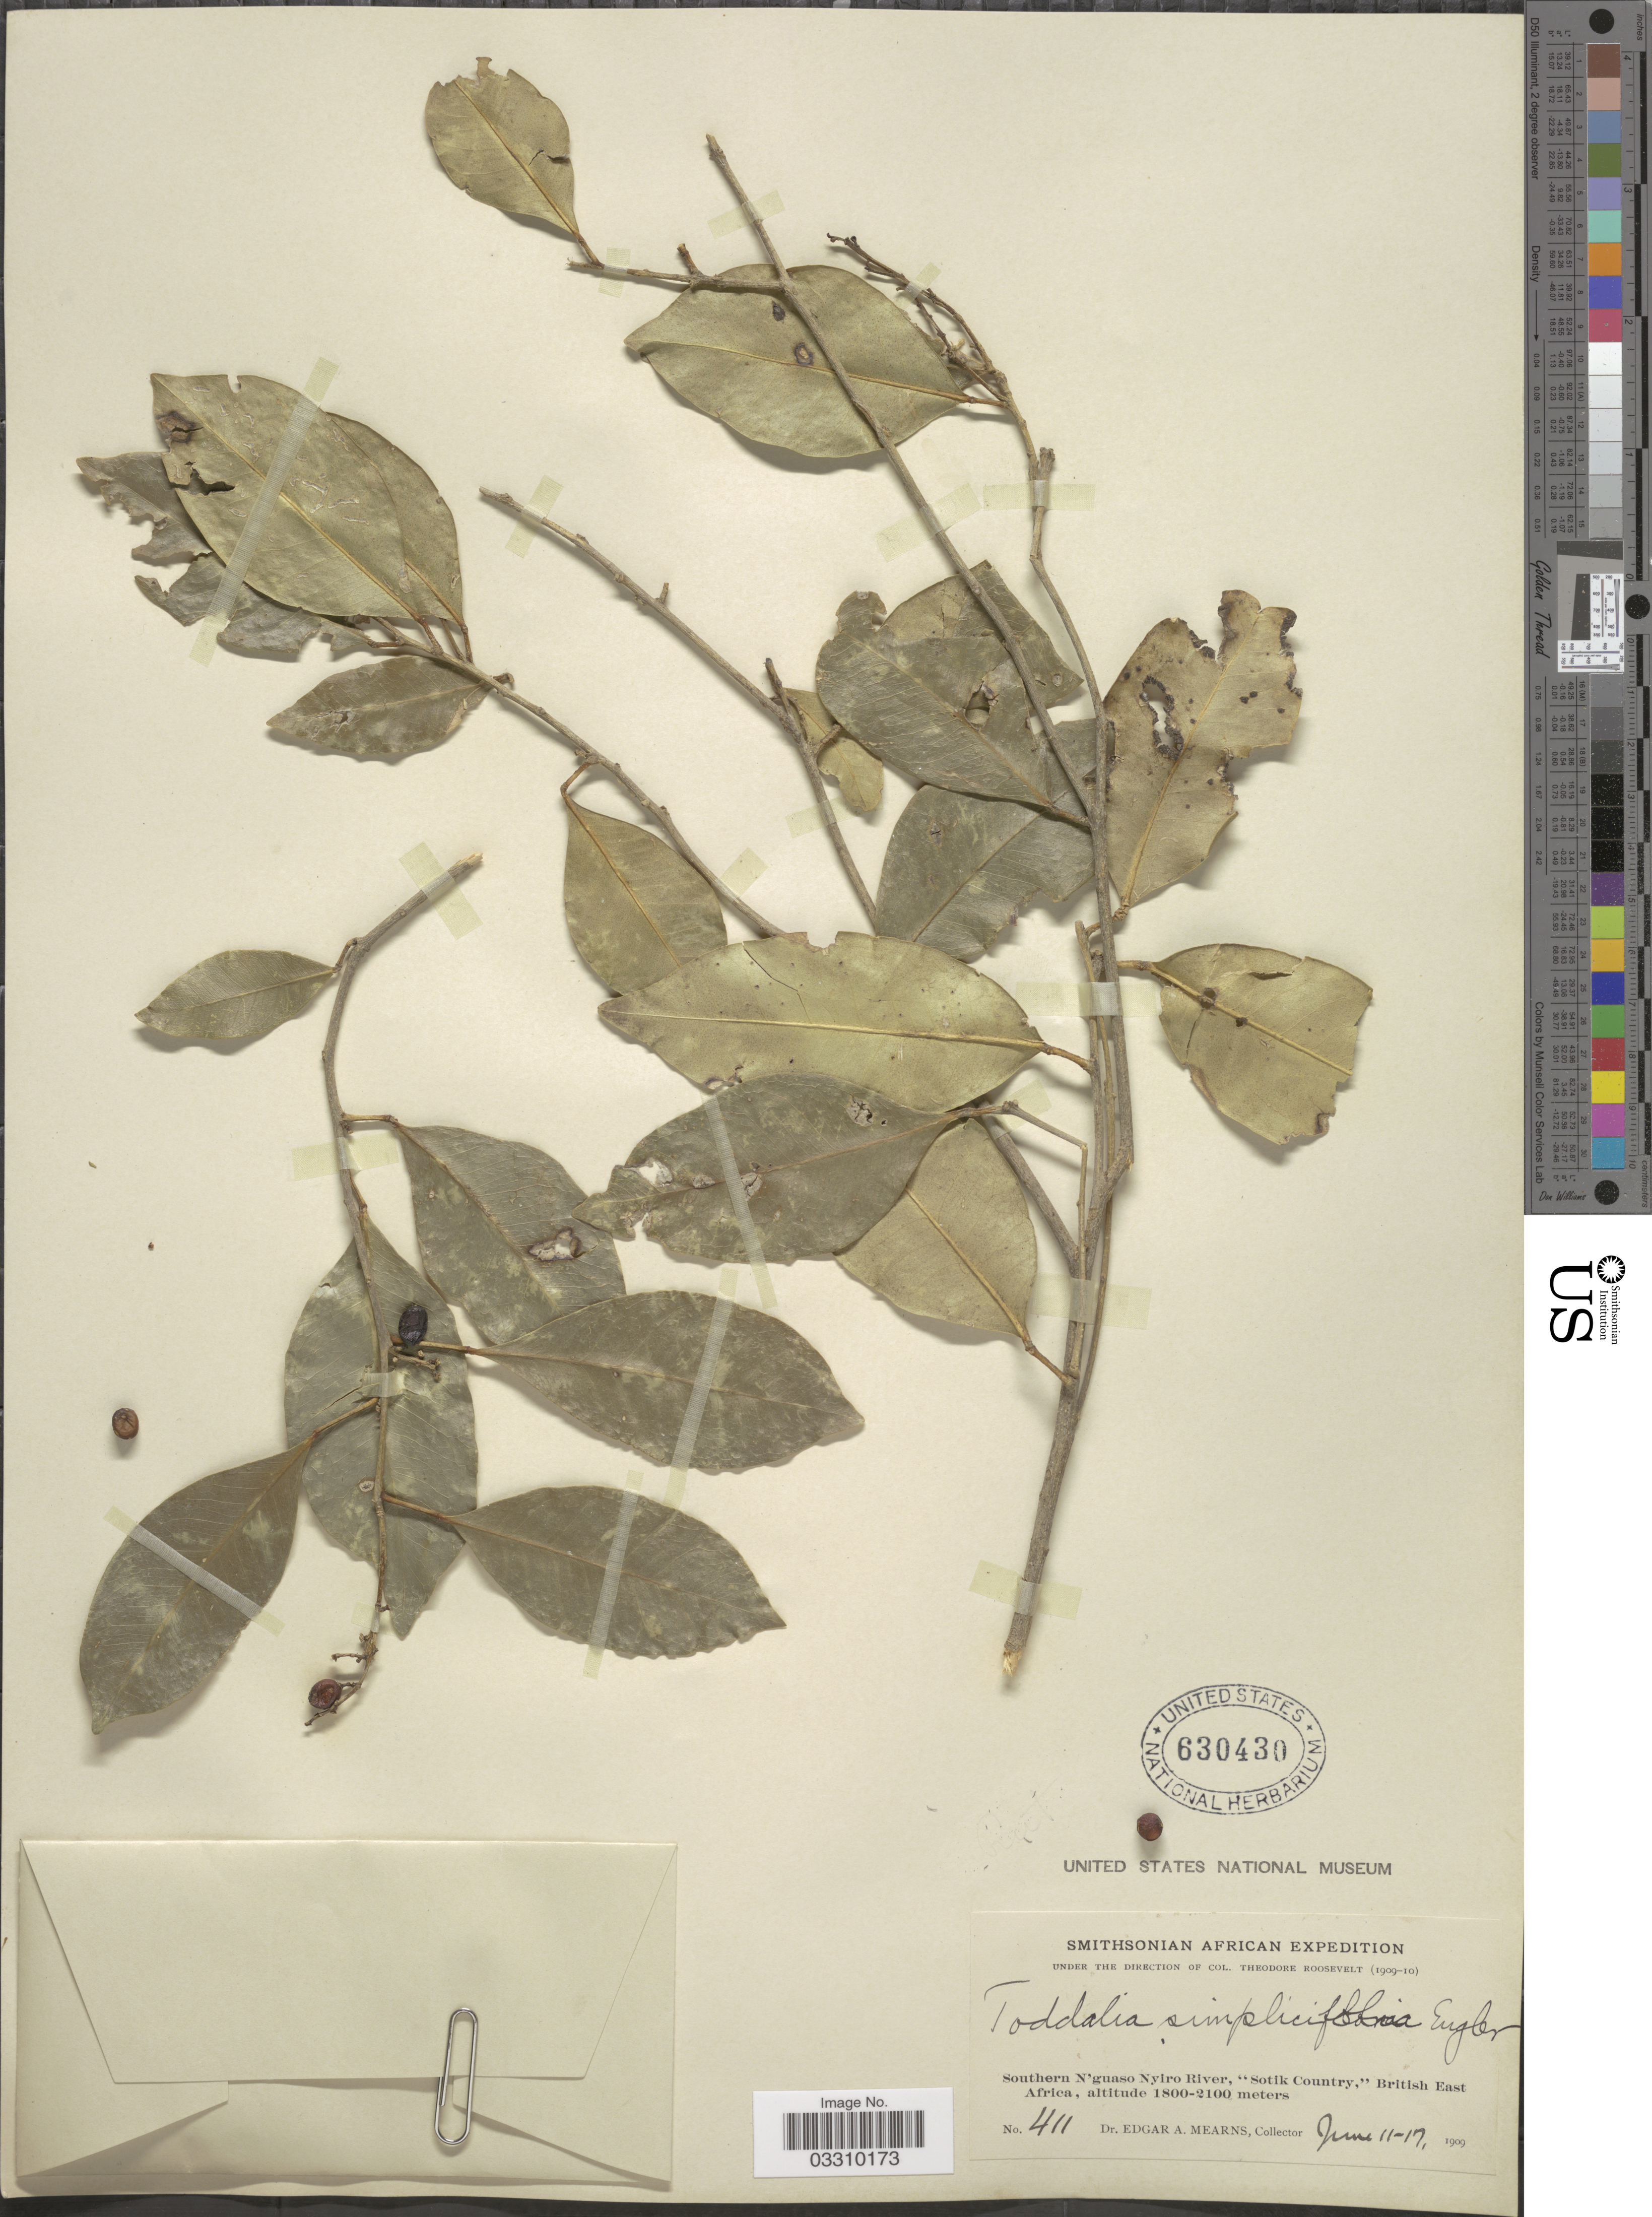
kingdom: Plantae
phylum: Tracheophyta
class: Magnoliopsida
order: Sapindales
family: Rutaceae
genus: Vepris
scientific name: Vepris simplicifolia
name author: (I. Verd.) Mziray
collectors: E. A. Mearns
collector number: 411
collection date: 1909-06-11/1909-06-17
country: Kenya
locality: Southern N'guaso Nyiro River, "Sotik Country", British East Africa.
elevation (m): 1800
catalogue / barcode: US 630430